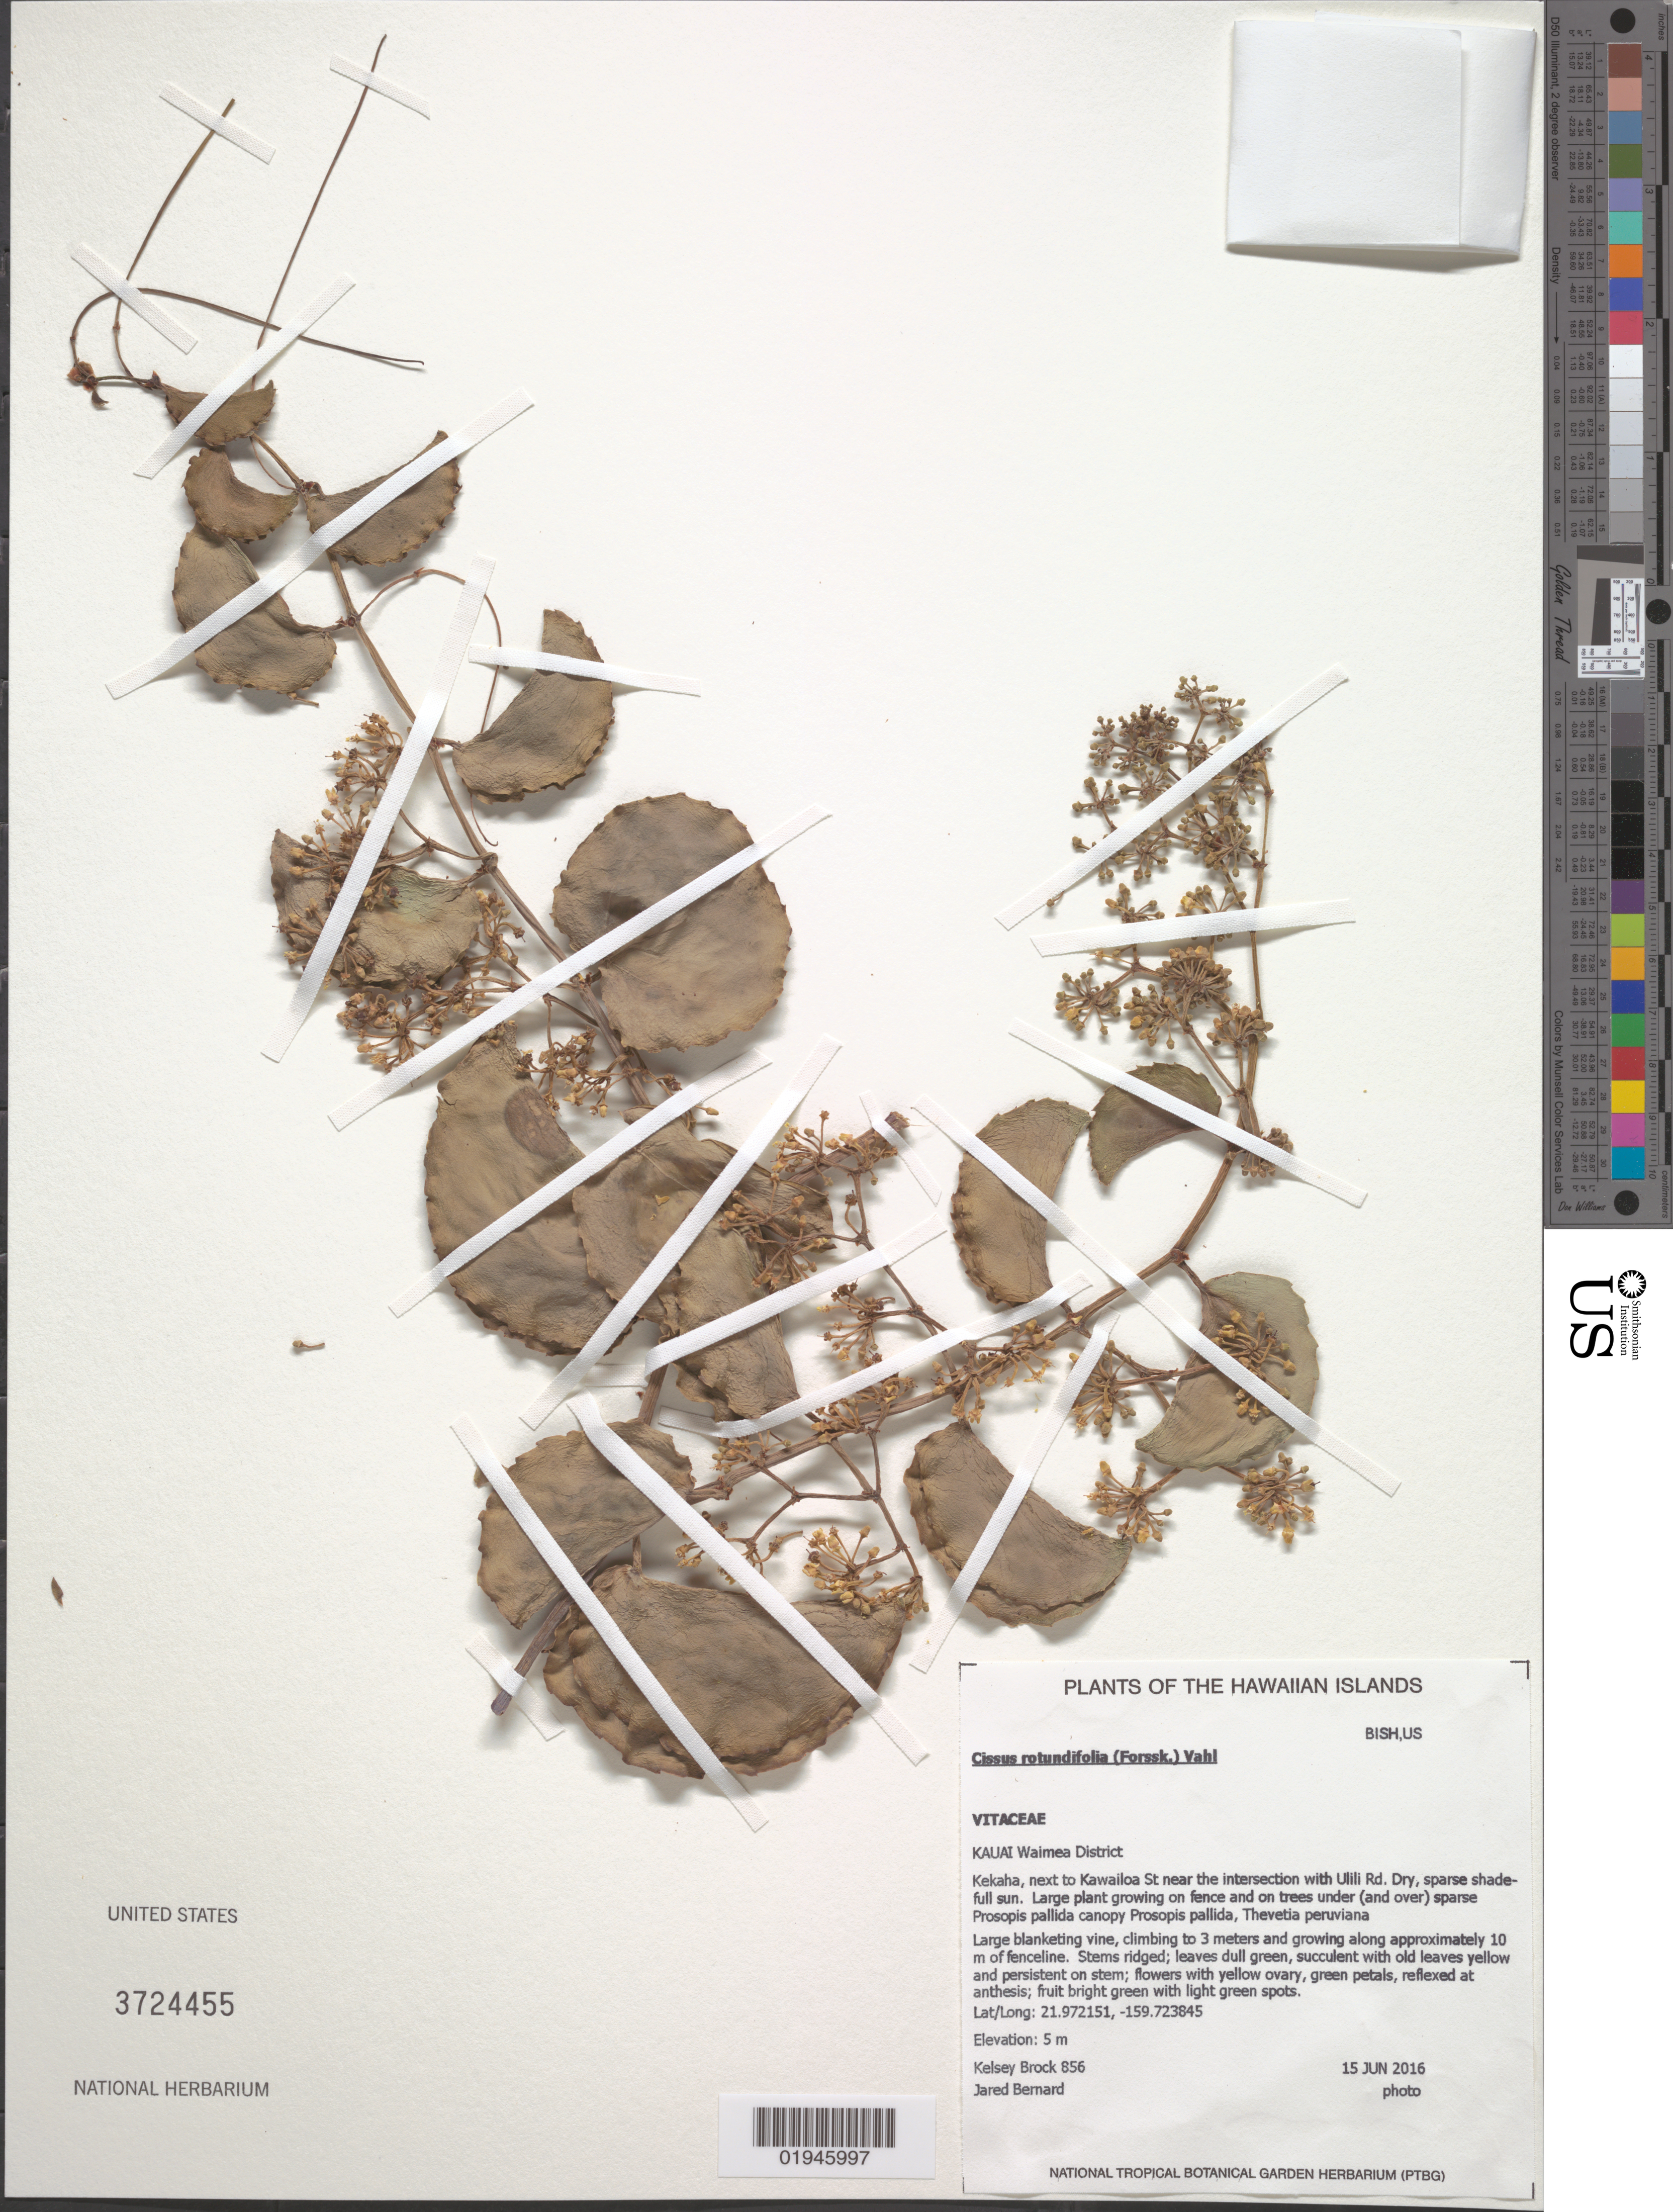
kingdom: Plantae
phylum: Tracheophyta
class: Magnoliopsida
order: Vitales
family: Vitaceae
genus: Cissus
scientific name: Cissus rotundifolia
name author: (Forssk.) Vahl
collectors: K. Brock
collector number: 856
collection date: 2016-06-15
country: United States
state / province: Hawaii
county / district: Kauai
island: Kaua'i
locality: Waimea District, Kekaha, next to Kawailoa Street near the intersection with Ulili Rd.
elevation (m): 5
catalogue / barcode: US 3724455